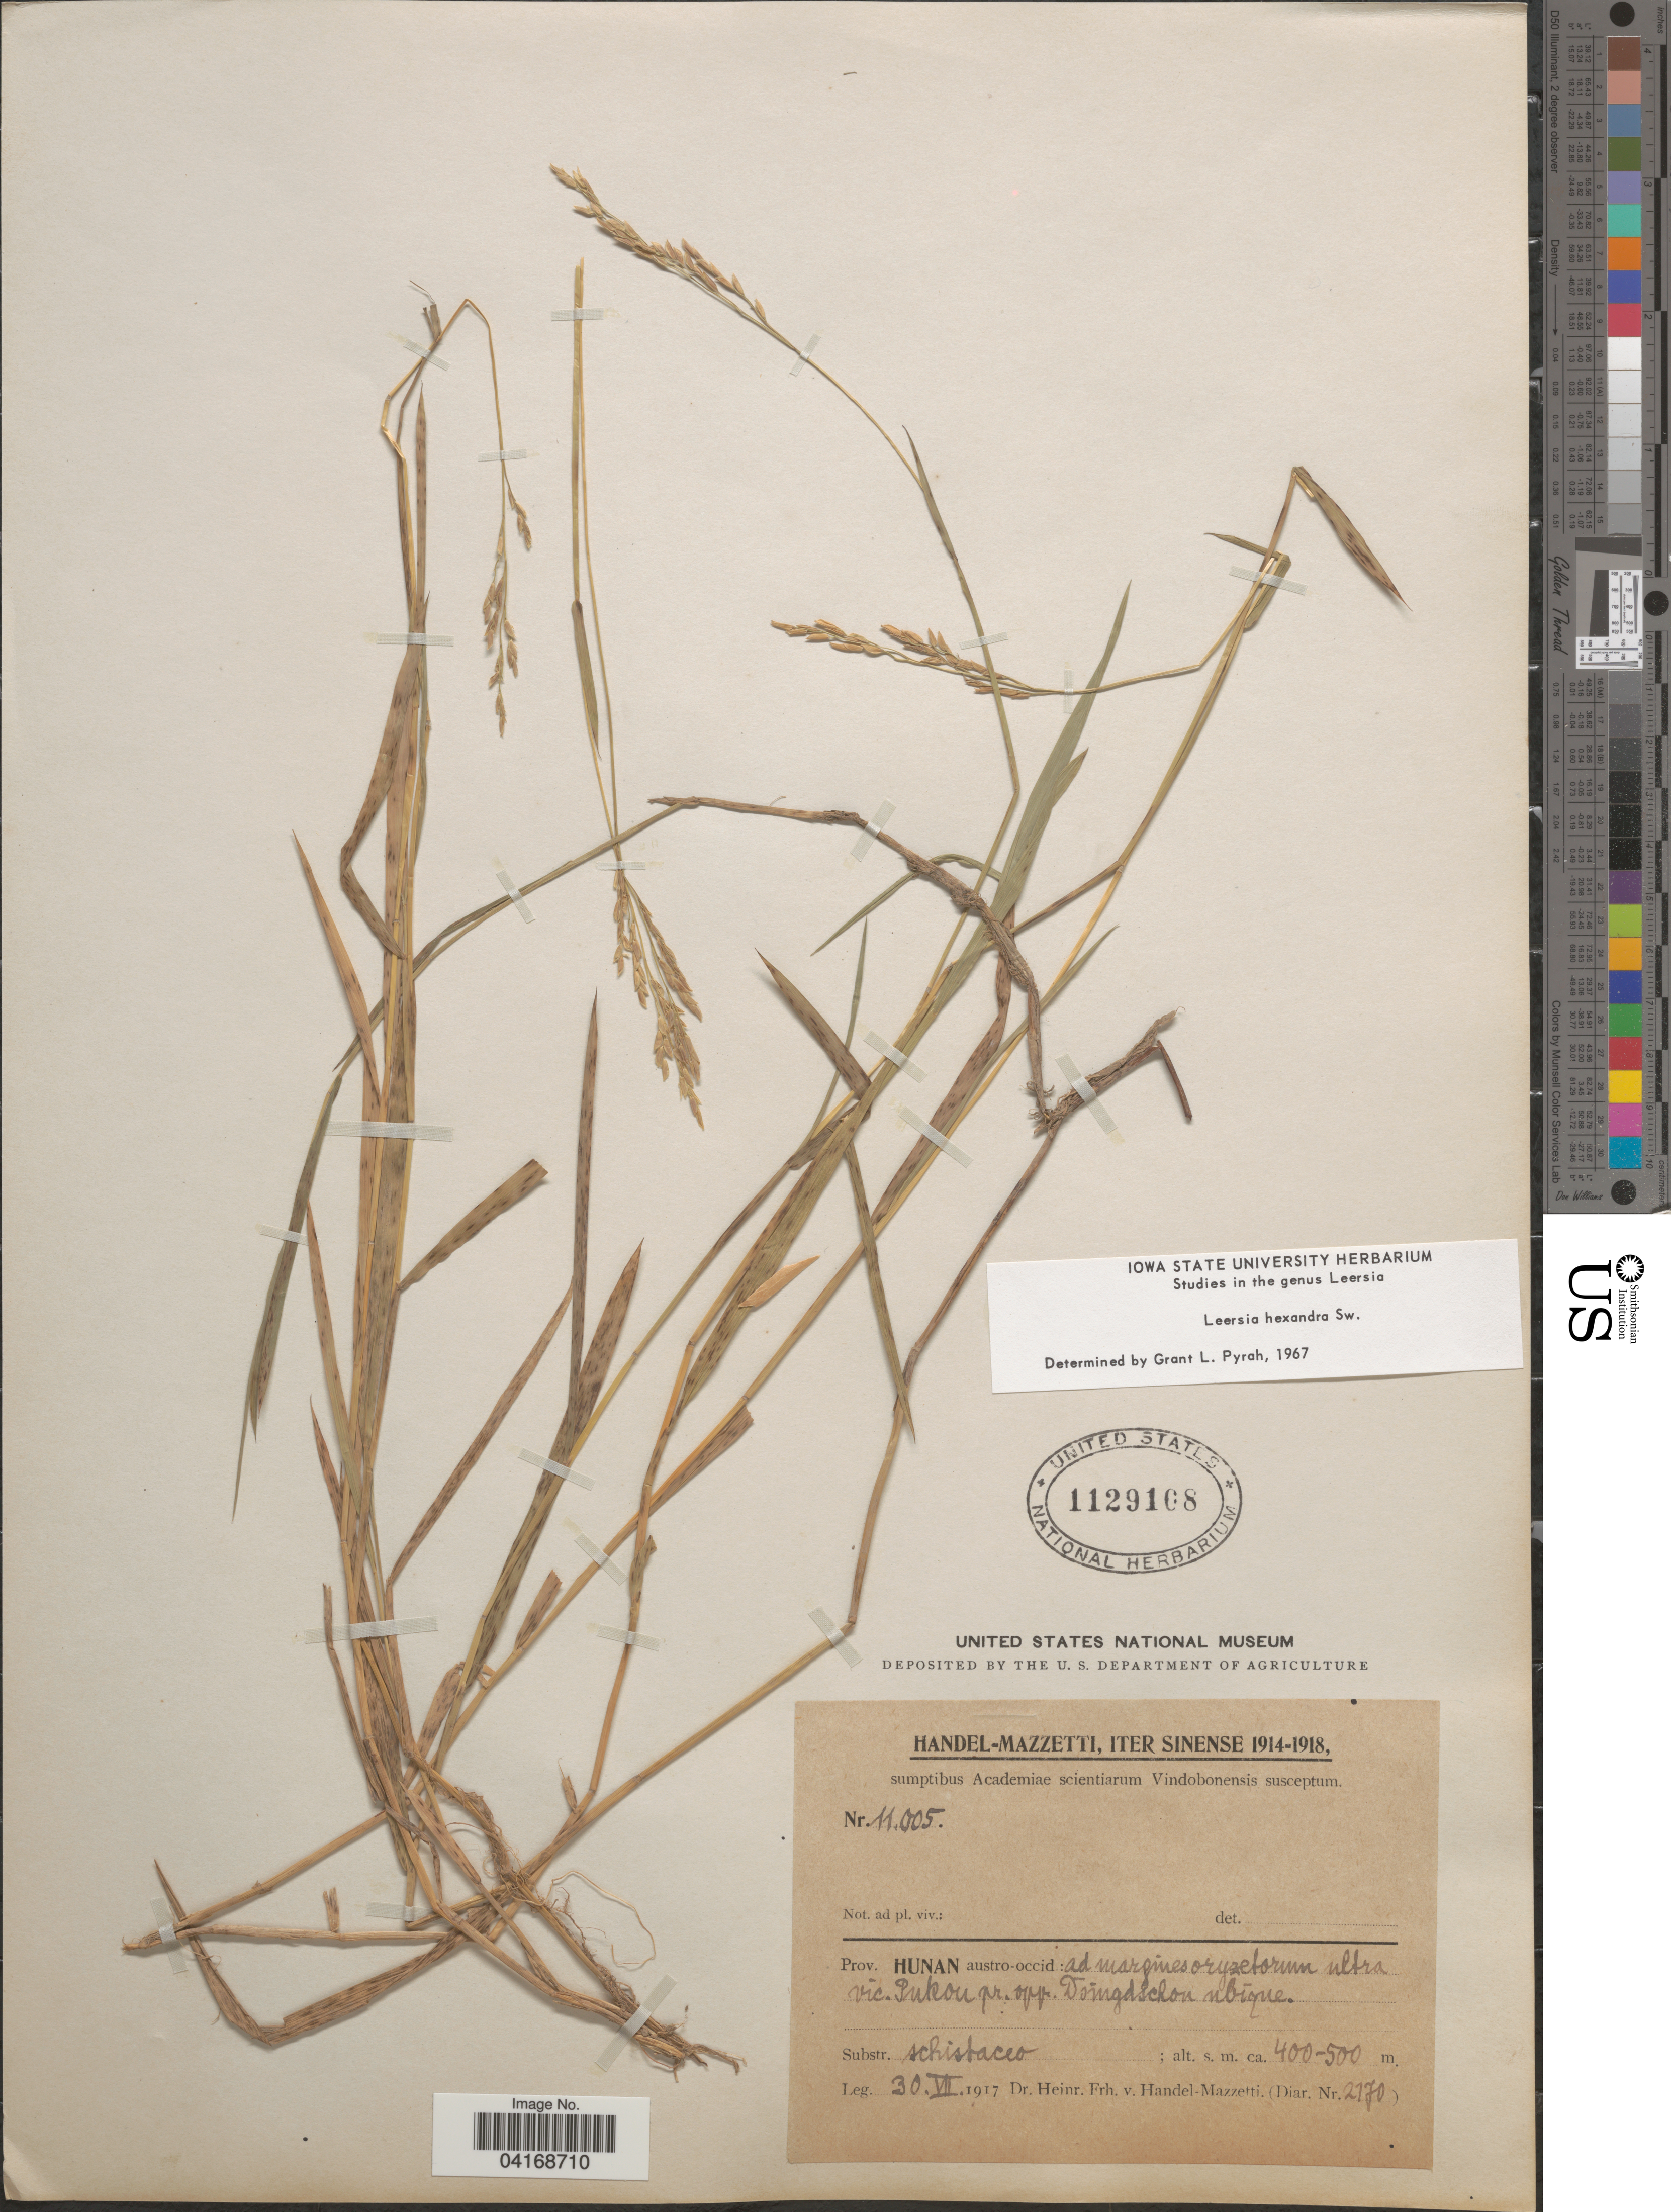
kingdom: Plantae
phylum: Tracheophyta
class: Liliopsida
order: Poales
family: Poaceae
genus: Leersia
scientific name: Leersia hexandra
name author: Sw.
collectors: H. Handel-Mazzetti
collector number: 11005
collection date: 1917-07-30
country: China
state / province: Hunan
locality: Handel-Mazzetti, Iter Sinense 1914-1918. Prov. Hunan austro-occid: ad margines oryzetorum ultra vic. Pukou pr. opp. Dsingdschon ubique.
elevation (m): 400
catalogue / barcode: US 1129108